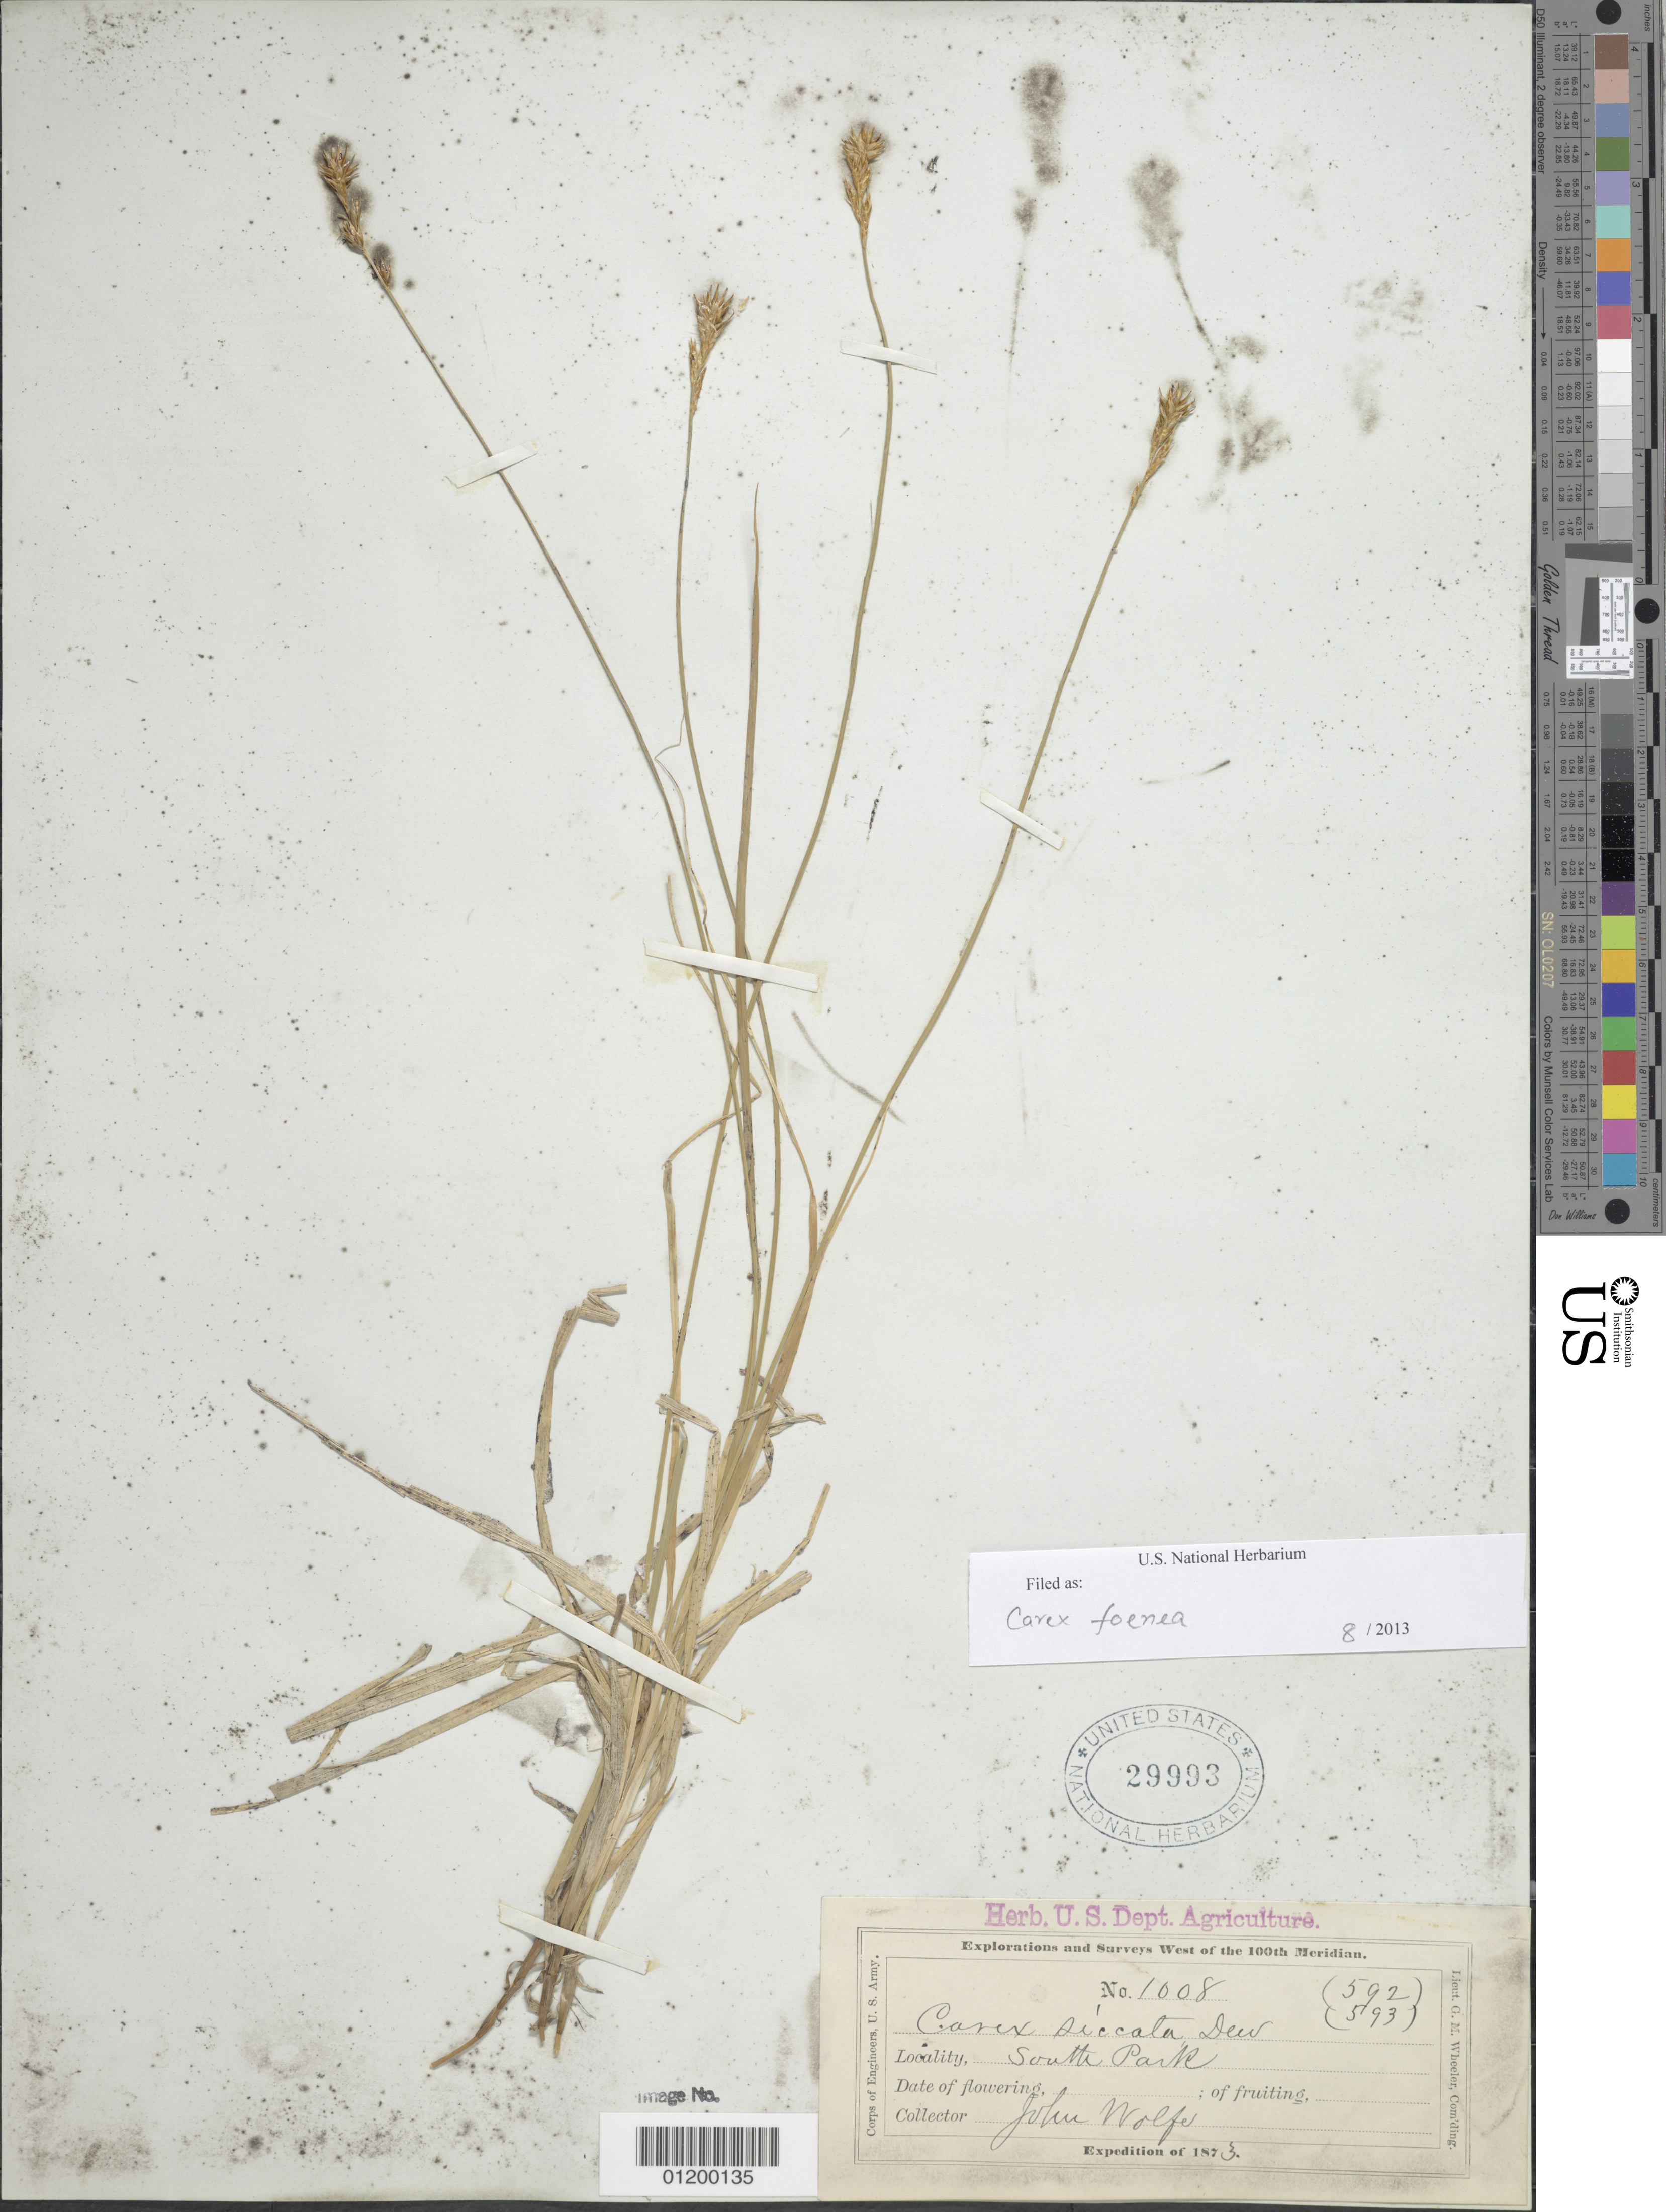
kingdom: Plantae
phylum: Tracheophyta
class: Liliopsida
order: Poales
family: Cyperaceae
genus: Carex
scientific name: Carex siccata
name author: Dewey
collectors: J. Wolf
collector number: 1008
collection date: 1878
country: United States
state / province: Colorado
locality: South Park.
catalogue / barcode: US 29993